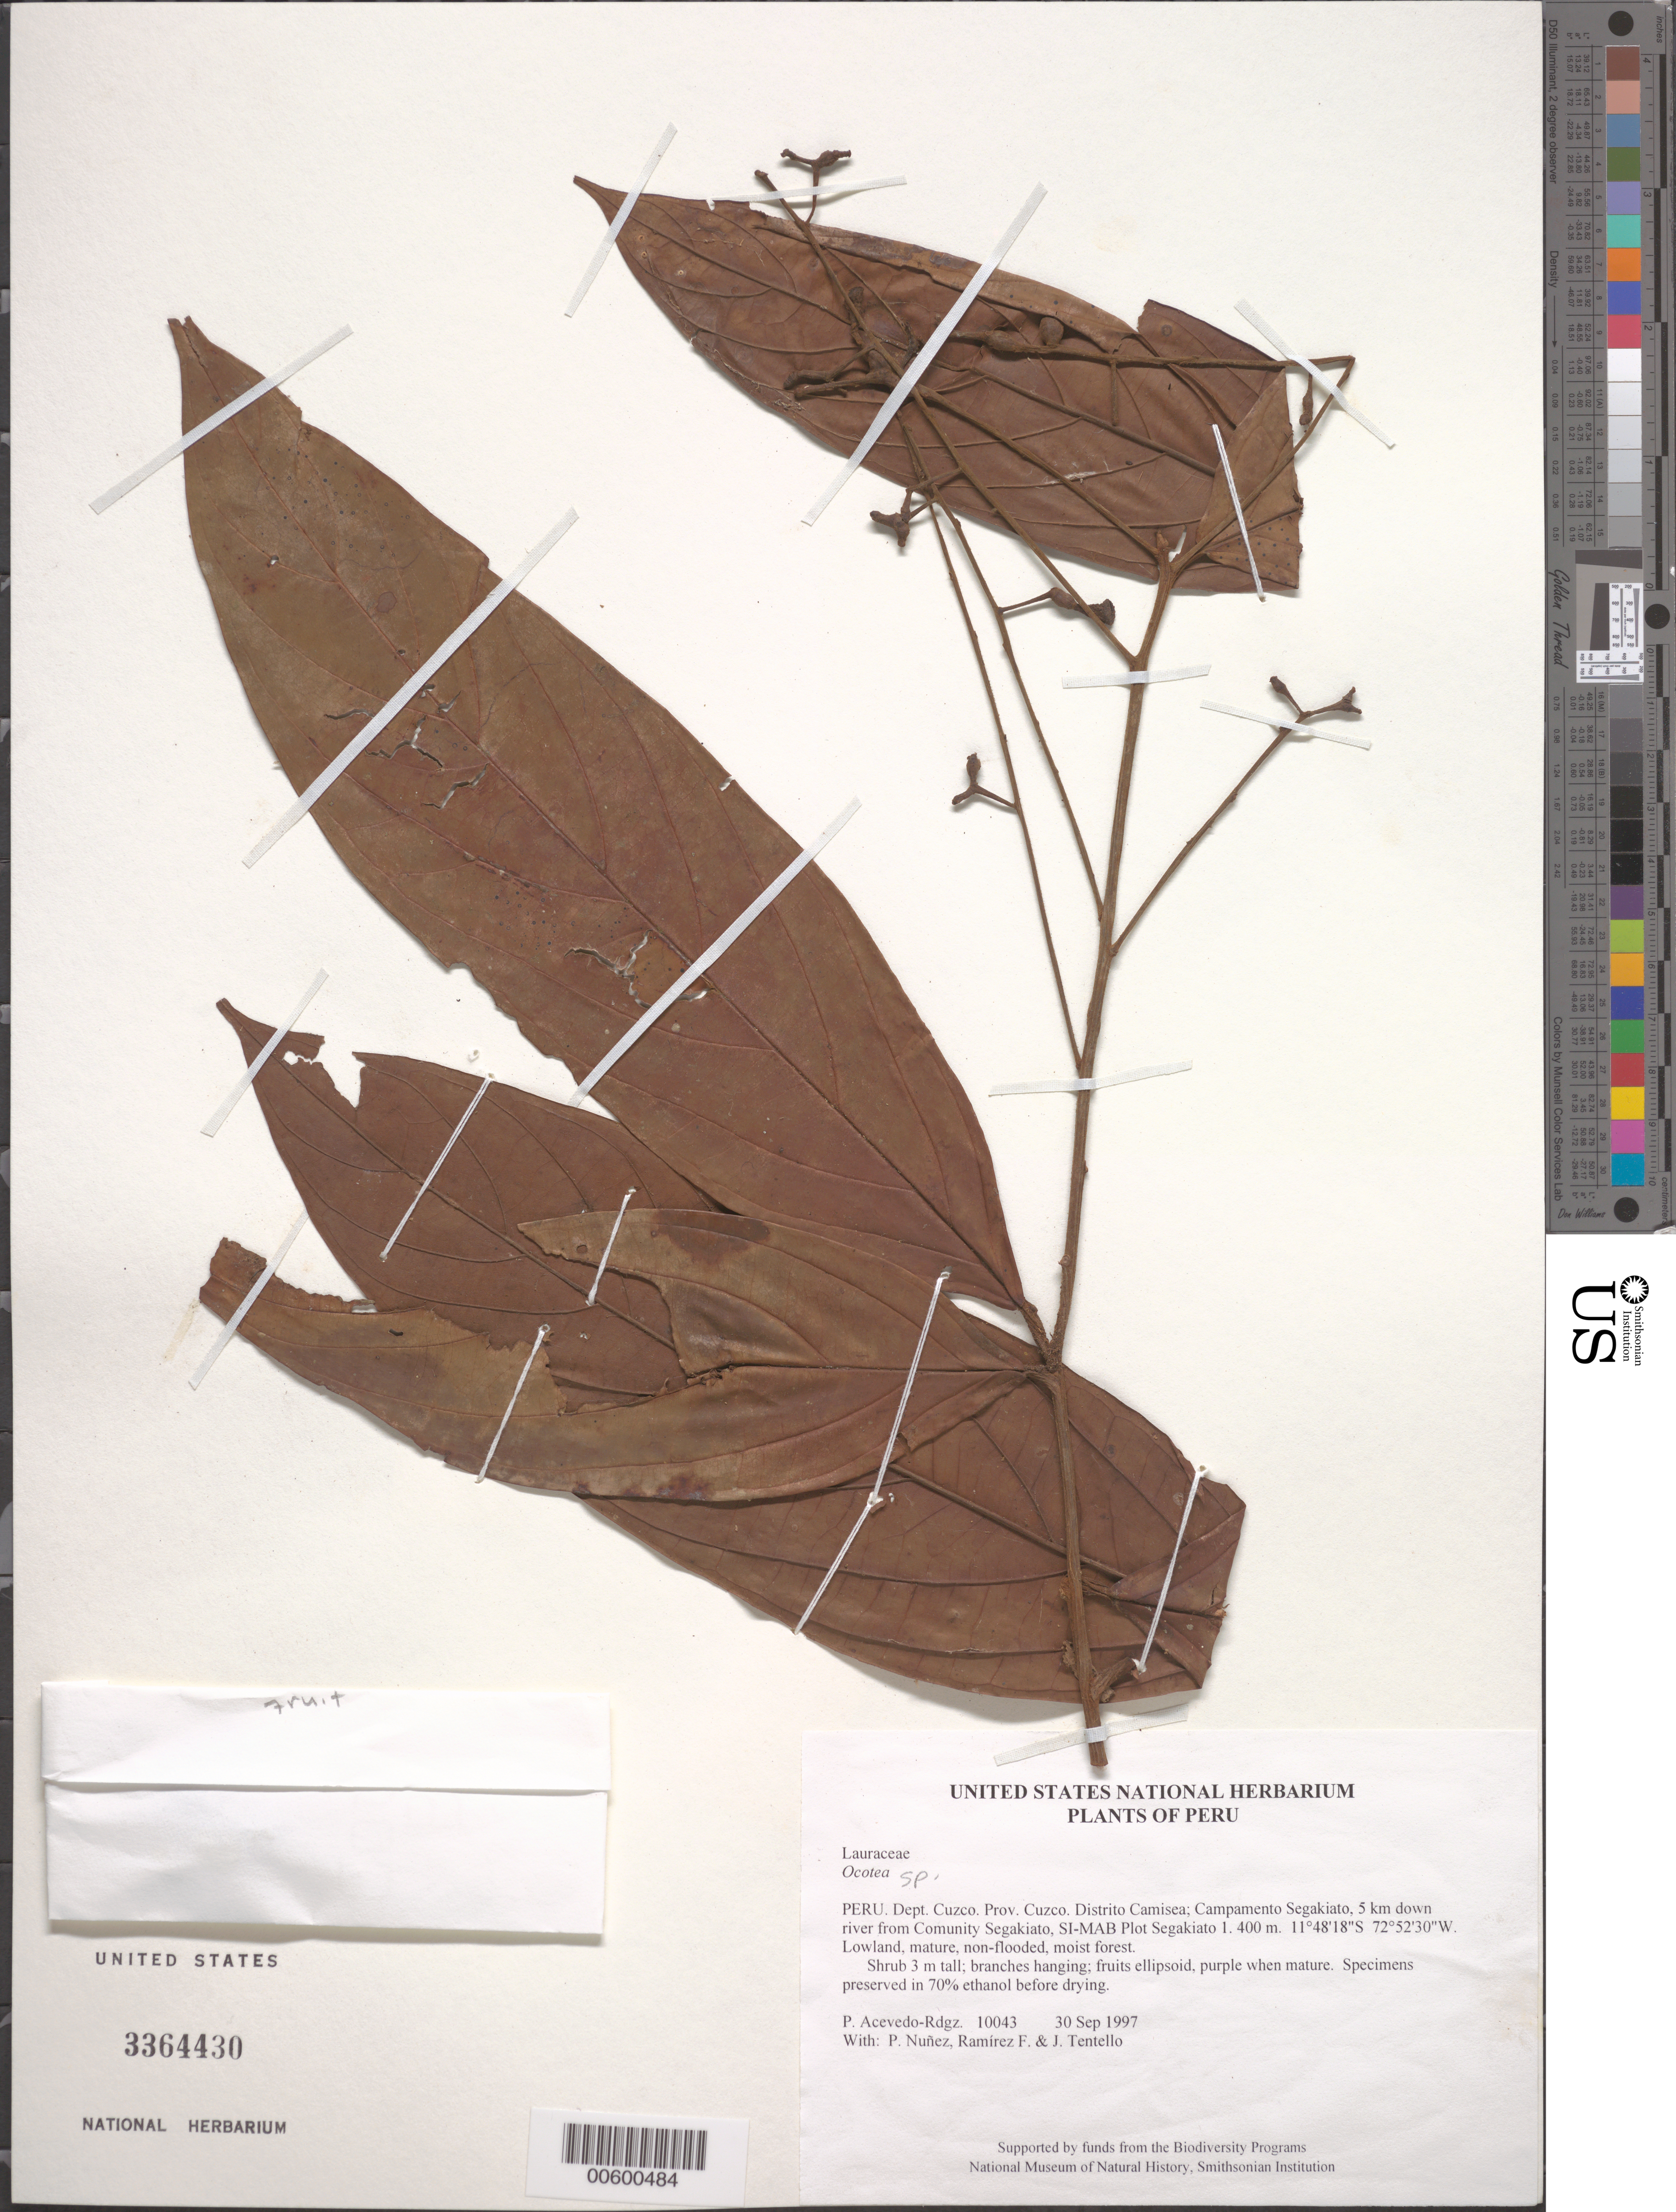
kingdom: Plantae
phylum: Tracheophyta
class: Magnoliopsida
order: Laurales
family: Lauraceae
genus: Ocotea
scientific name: Ocotea sp.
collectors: P. Acevedo-Rodr., P. Nuñez V., F. Ramirez & J. Tentello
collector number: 10043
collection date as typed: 30 Sep 1997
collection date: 1997-09-30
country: Peru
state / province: Cusco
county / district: Cusco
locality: Distrito Camisea; Campamento Segakiato, 5 km down river from Comunity Segakiato, SI-MAB Plot Segakiato 1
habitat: Lowland, mature, non-flooded, moist forest.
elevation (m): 400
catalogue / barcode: US 3364430